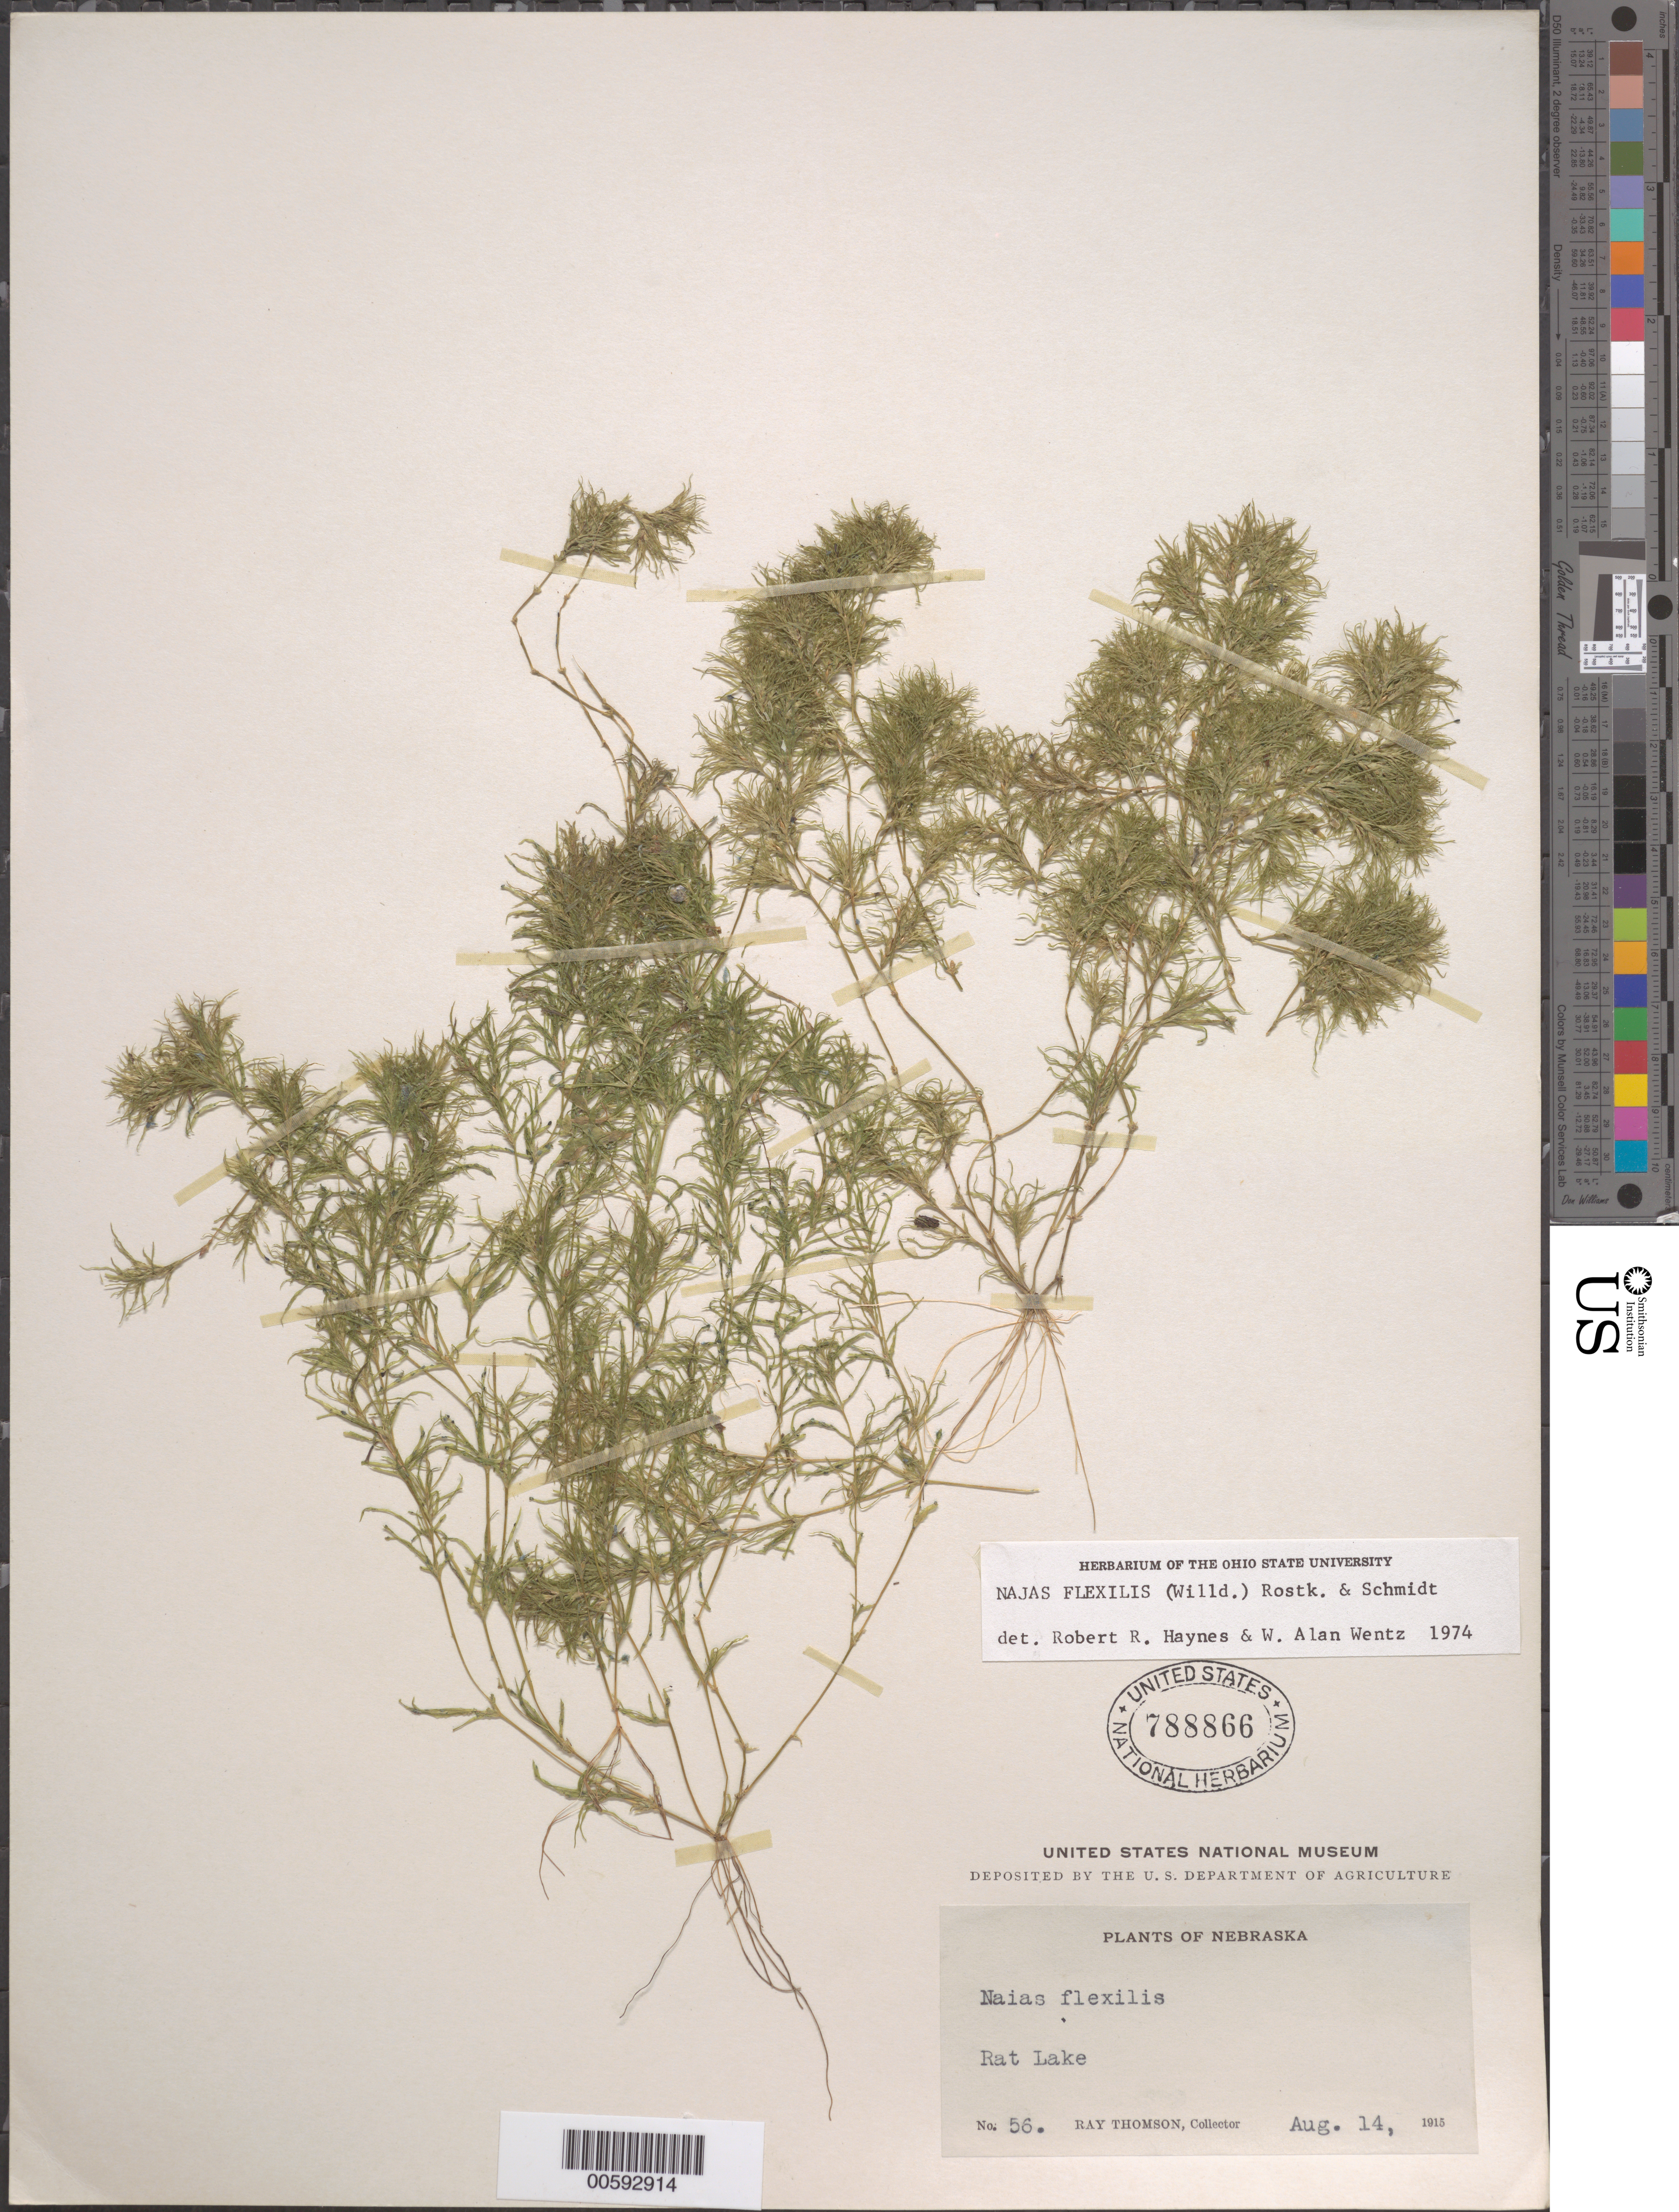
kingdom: Plantae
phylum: Tracheophyta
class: Liliopsida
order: Alismatales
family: Hydrocharitaceae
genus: Najas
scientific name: Najas flexilis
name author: (Willd.) Rostk. & Schmidt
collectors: R. Thomson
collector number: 56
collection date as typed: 14 Aug 1915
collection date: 1915-08-14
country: United States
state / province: Nebraska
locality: Rat Lake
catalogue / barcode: US 788866